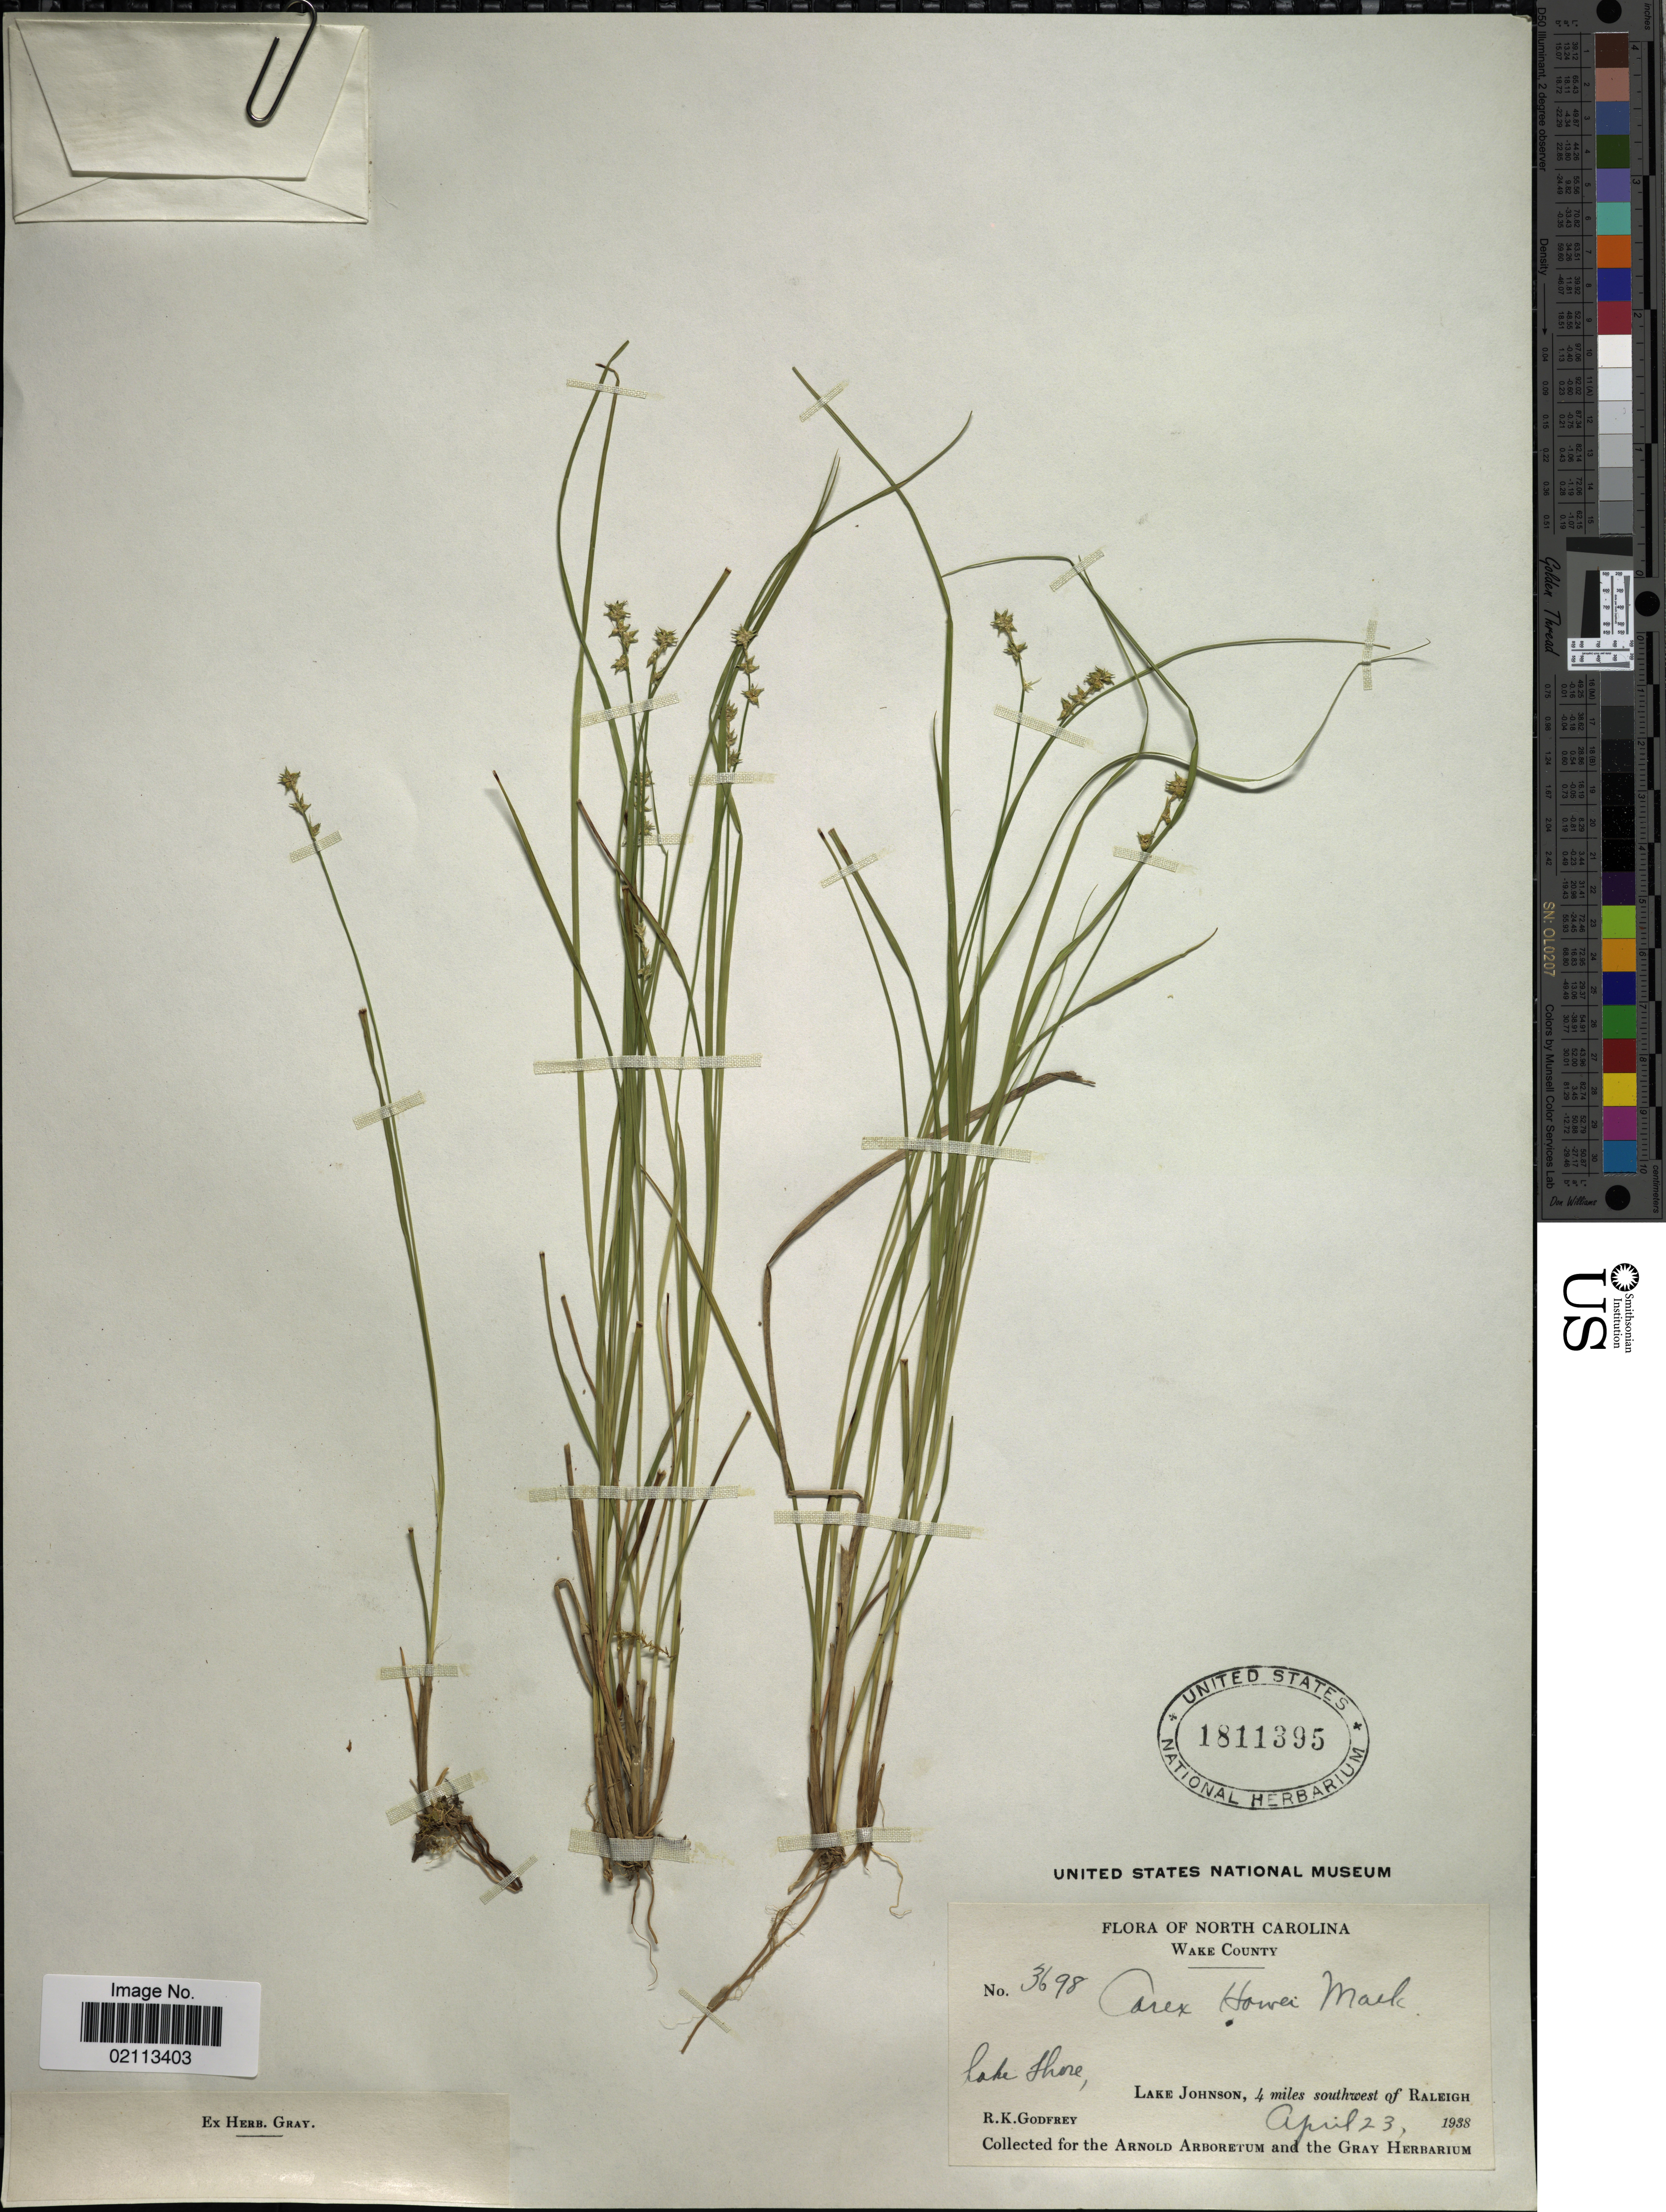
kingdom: Plantae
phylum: Tracheophyta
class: Liliopsida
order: Poales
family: Cyperaceae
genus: Carex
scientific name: Carex howei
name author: Mack.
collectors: R. K. Godfrey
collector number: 3698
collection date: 1938-04-23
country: United States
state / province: North Carolina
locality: Wake County, Lake shore, Lake Johnson, 4 miles southwest of Raleigh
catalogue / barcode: US 1811395